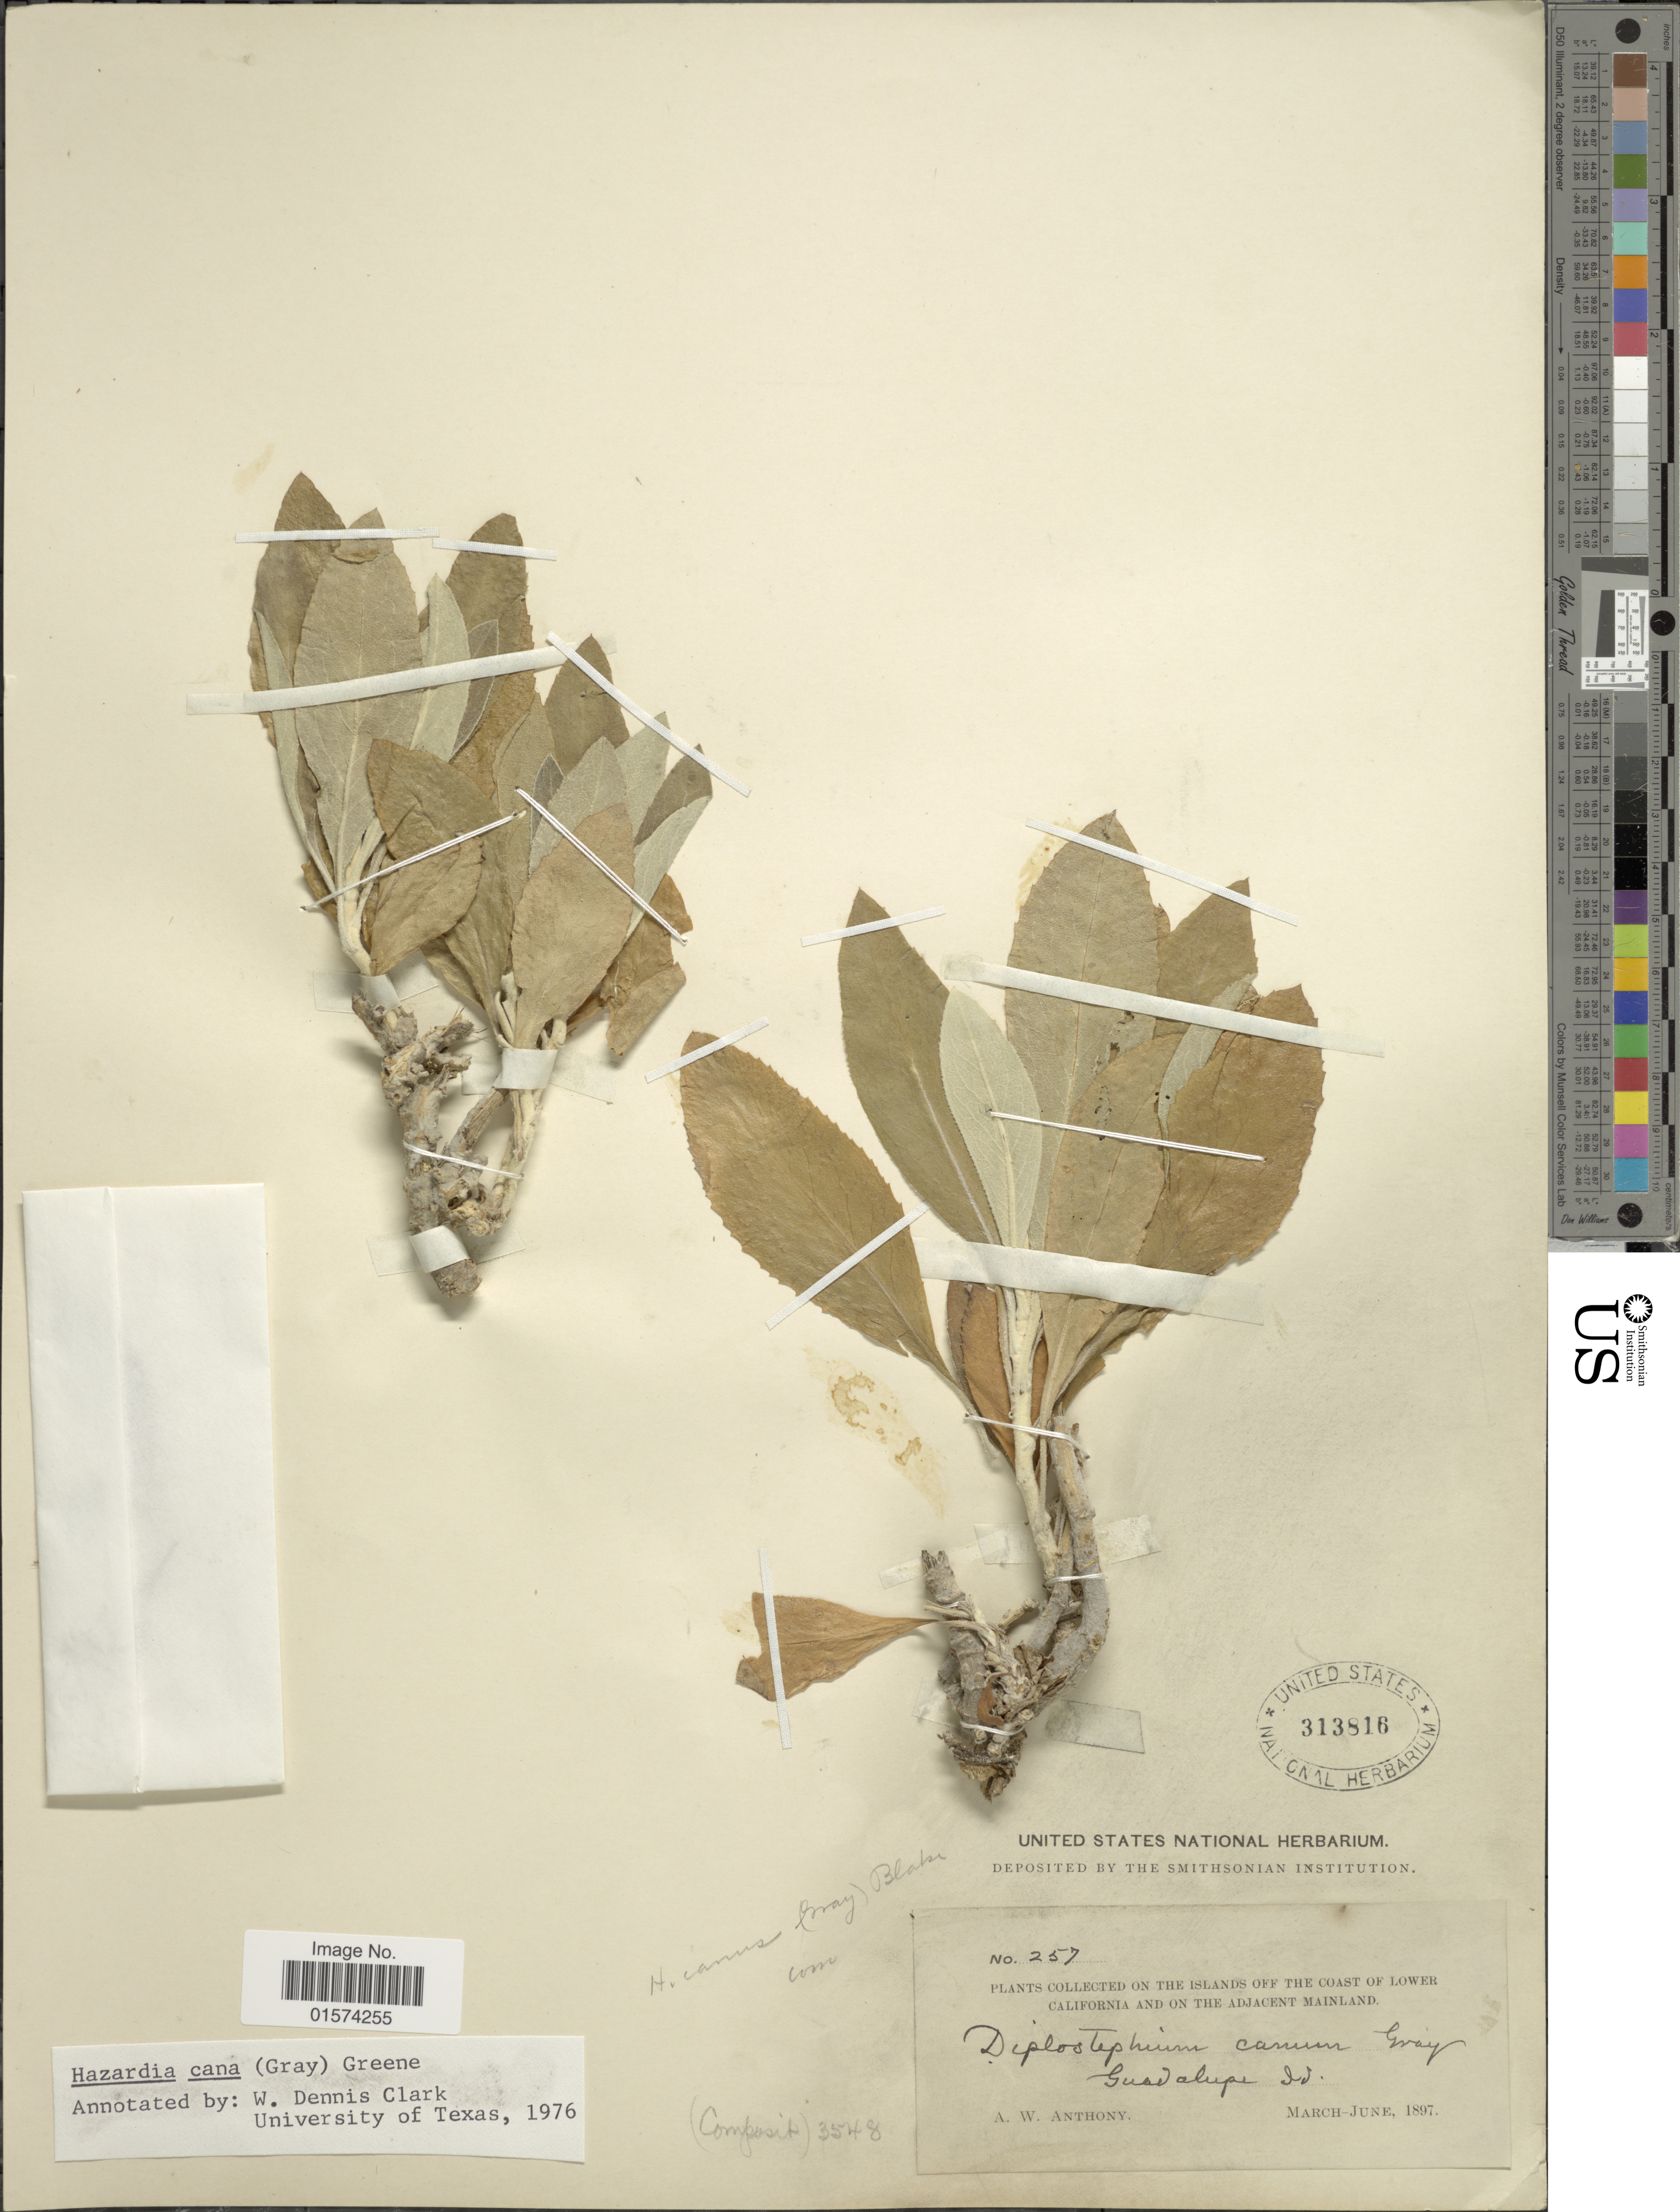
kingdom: Plantae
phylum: Tracheophyta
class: Magnoliopsida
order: Asterales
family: Asteraceae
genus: Hazardia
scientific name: Hazardia cana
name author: (A. Gray) Greene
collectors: A. W. Anthony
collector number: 257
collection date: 1897-03/1897-06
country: Mexico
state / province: Baja California Sur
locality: On the Islands off the Coast of Lower California and on the Adjacent Mainland, Guadalupe Is.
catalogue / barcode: US 313816